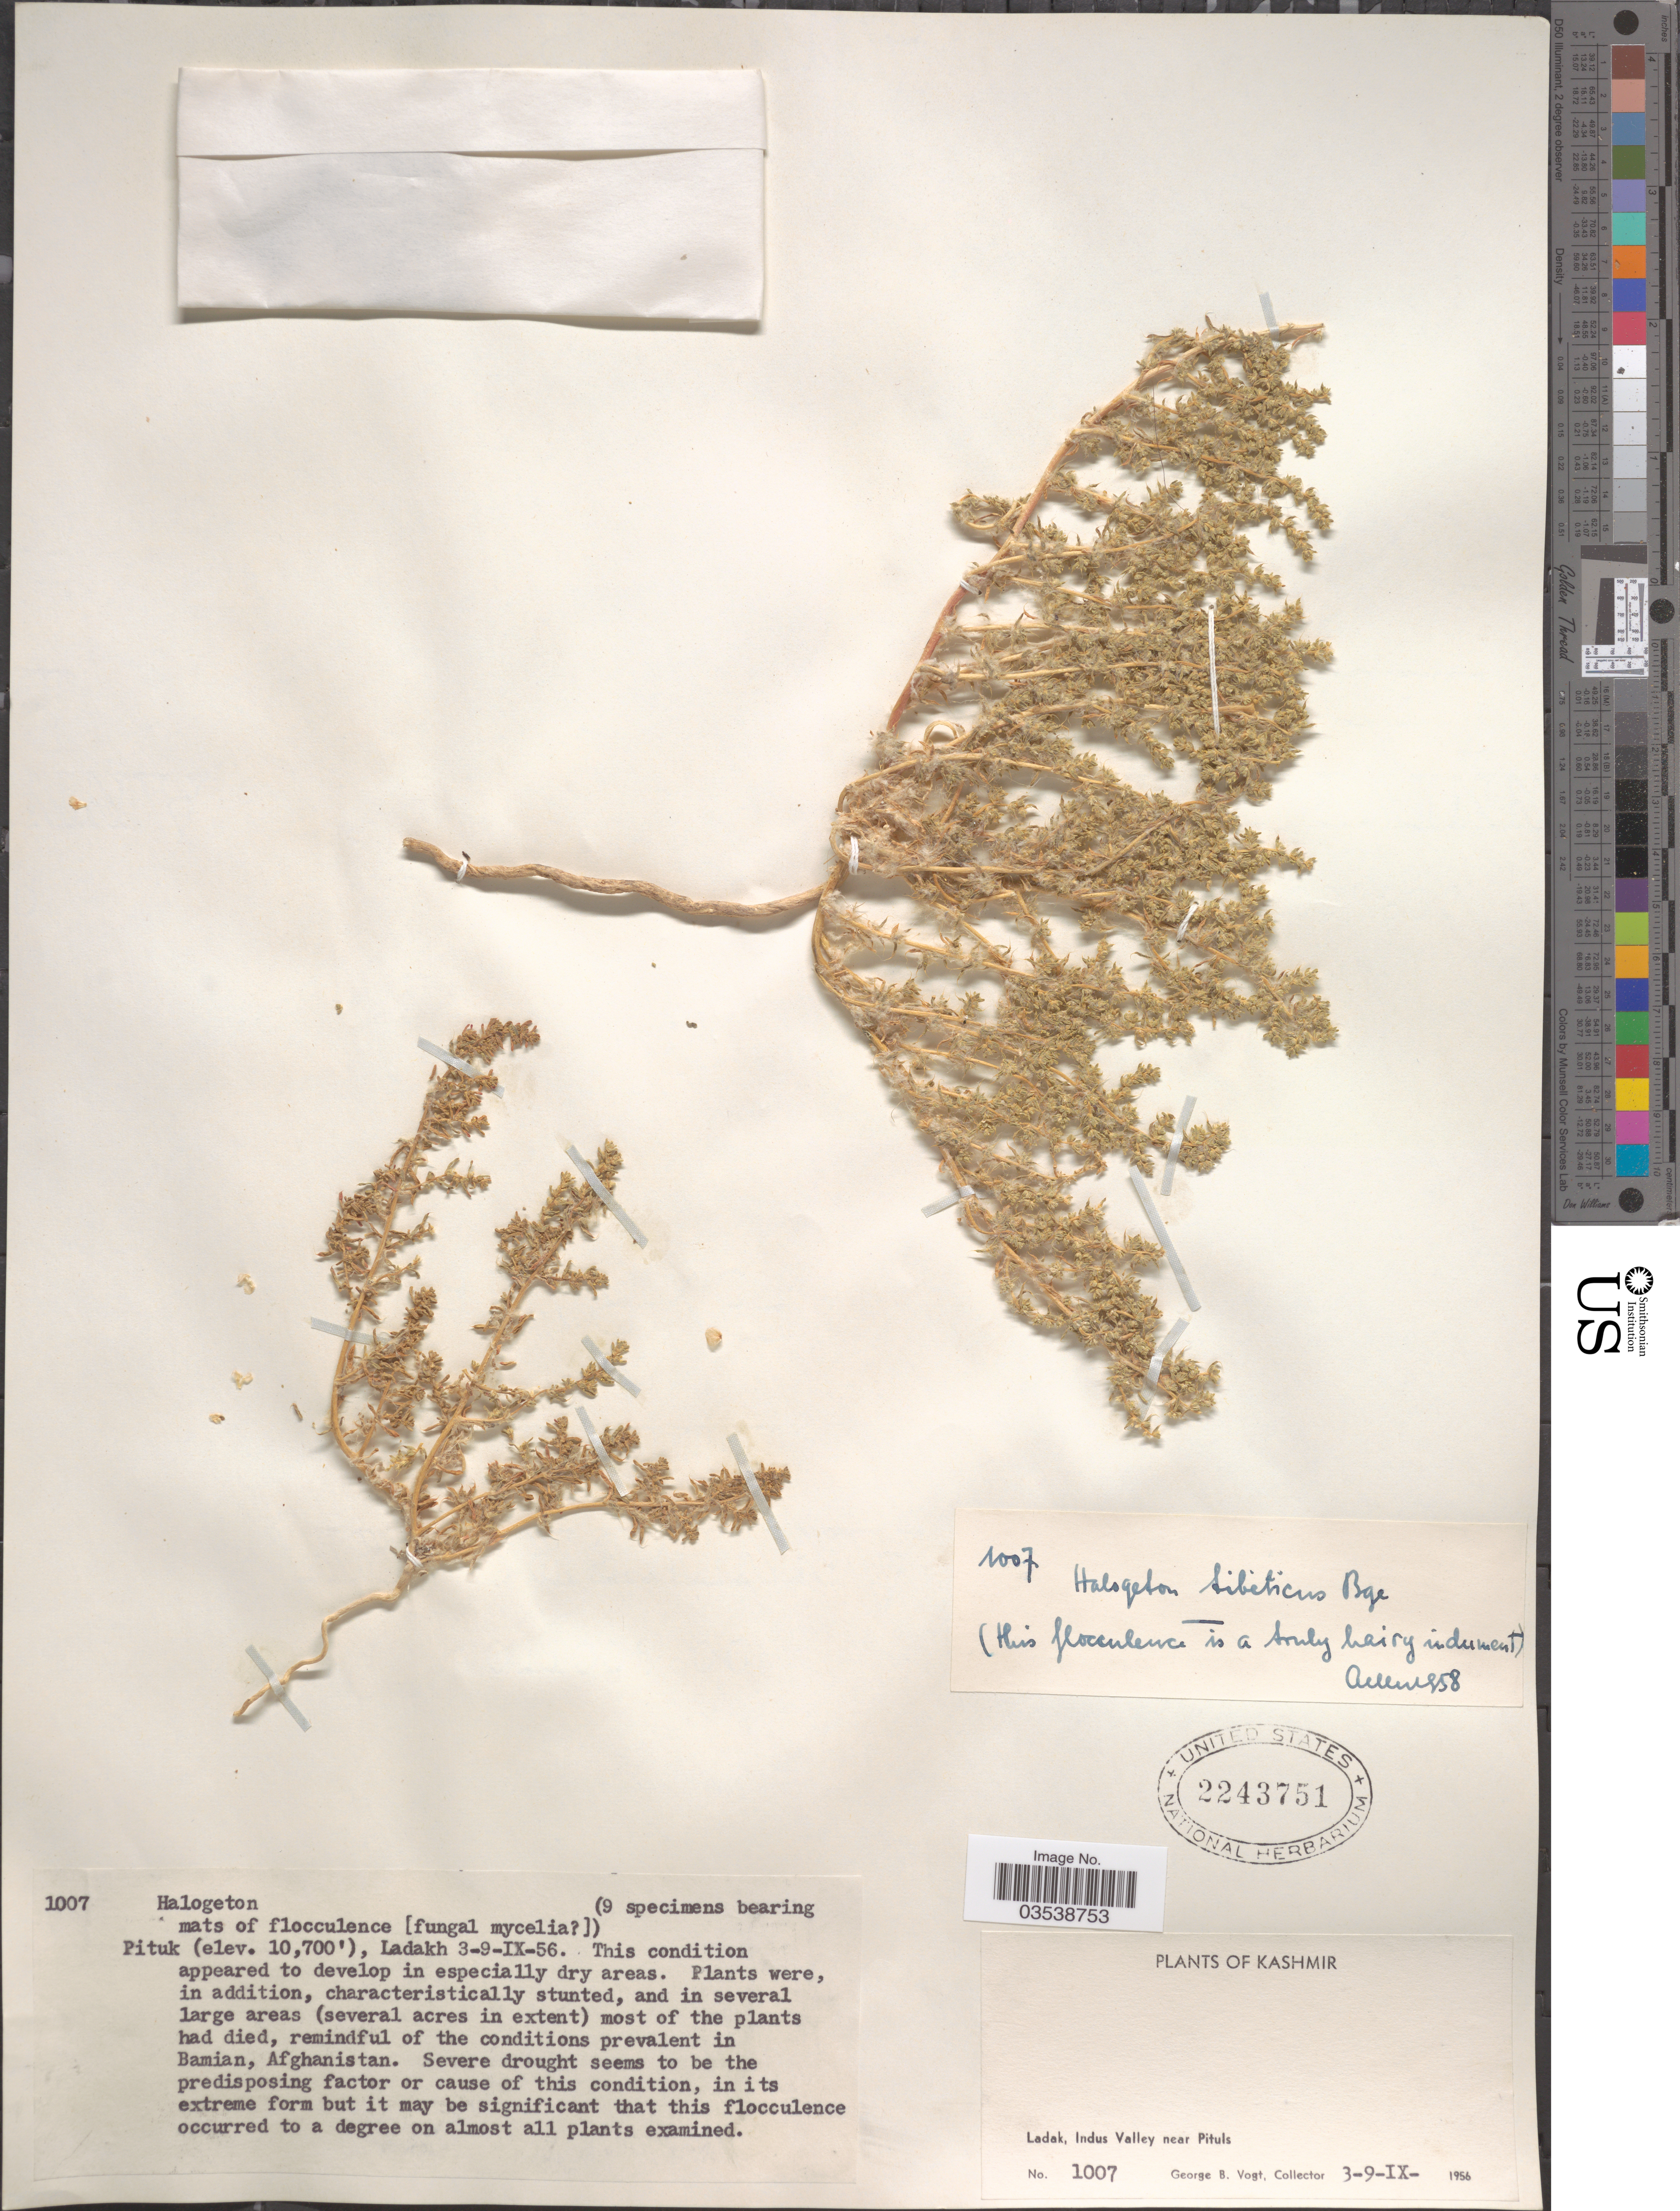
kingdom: Plantae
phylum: Tracheophyta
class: Magnoliopsida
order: Caryophyllales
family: Amaranthaceae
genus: Halogeton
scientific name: Halogeton tibeticus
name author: Bunge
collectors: G. B. Vogt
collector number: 1007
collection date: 1956-09-03/1956-09-09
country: India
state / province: Ladakh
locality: Kashmir. Ladak, Indus Valley near Pituls. Pituk.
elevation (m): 3261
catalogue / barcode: US 2243751